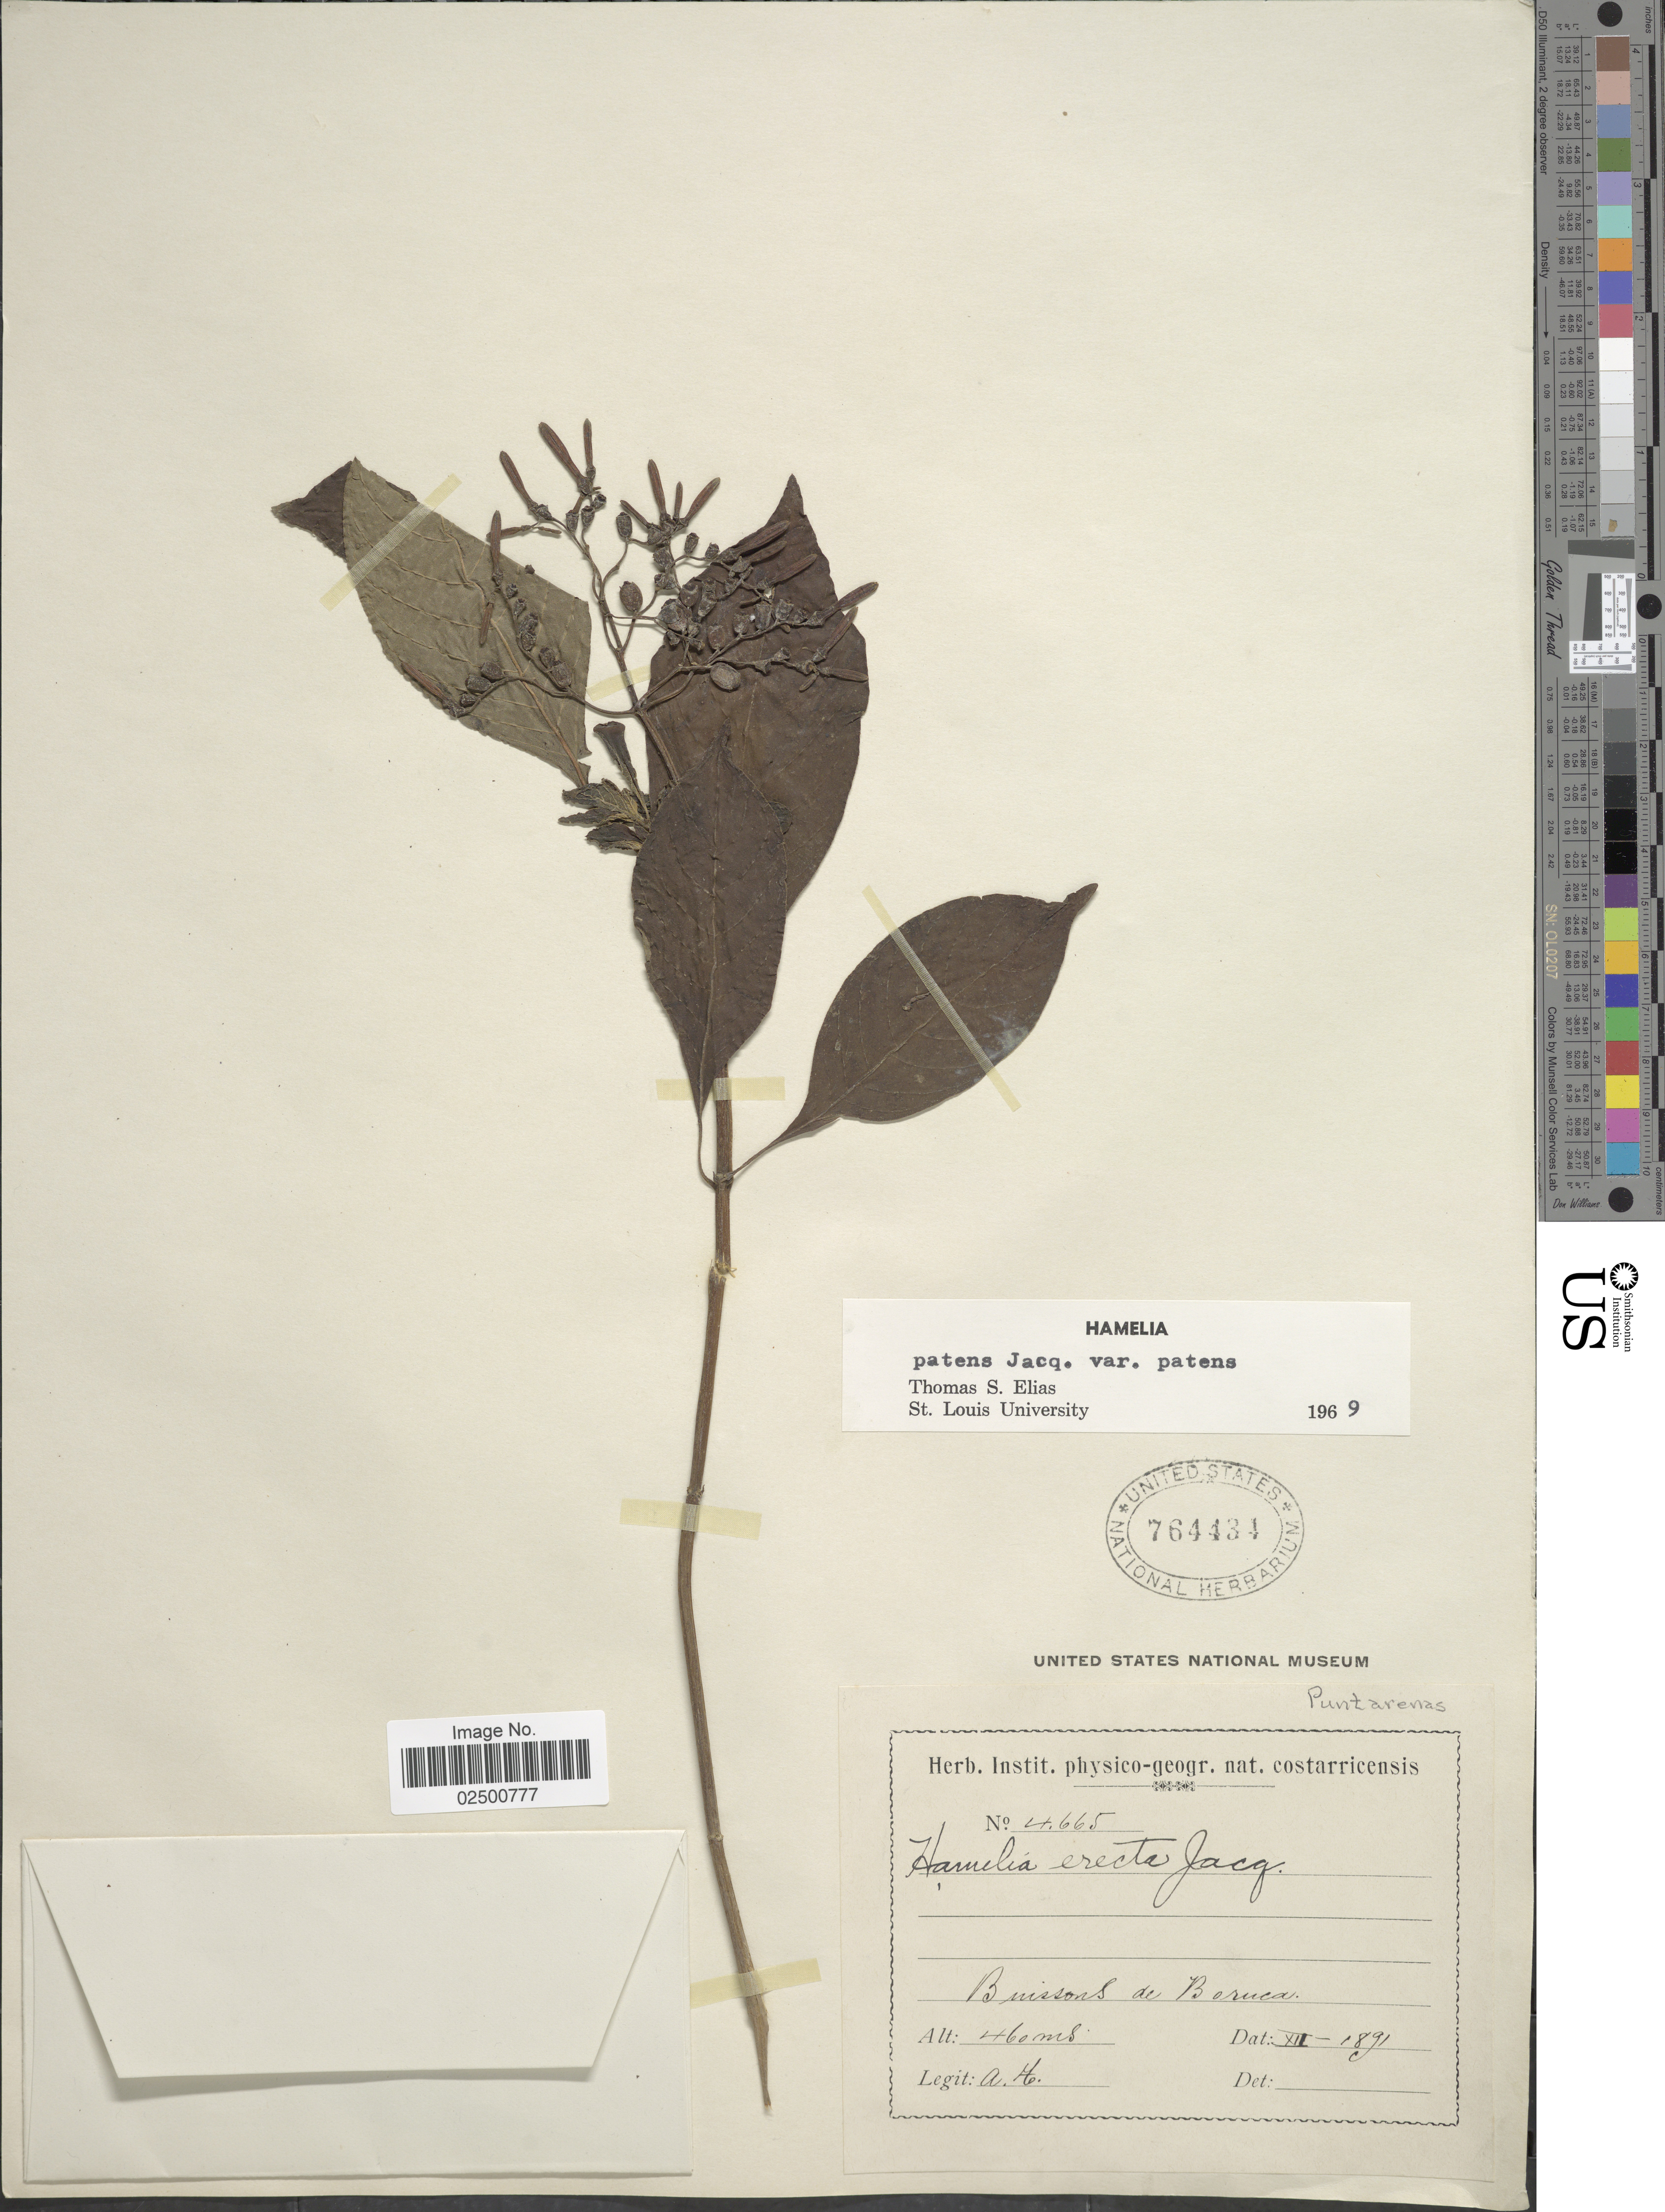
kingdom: Plantae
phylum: Tracheophyta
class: Magnoliopsida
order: Gentianales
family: Rubiaceae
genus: Hamelia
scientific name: Hamelia patens var. patens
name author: Jacq.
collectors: A. T.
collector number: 4665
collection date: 1891-12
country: Costa Rica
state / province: Puntarenas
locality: Buissons de Boruca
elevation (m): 460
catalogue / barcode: US 764434